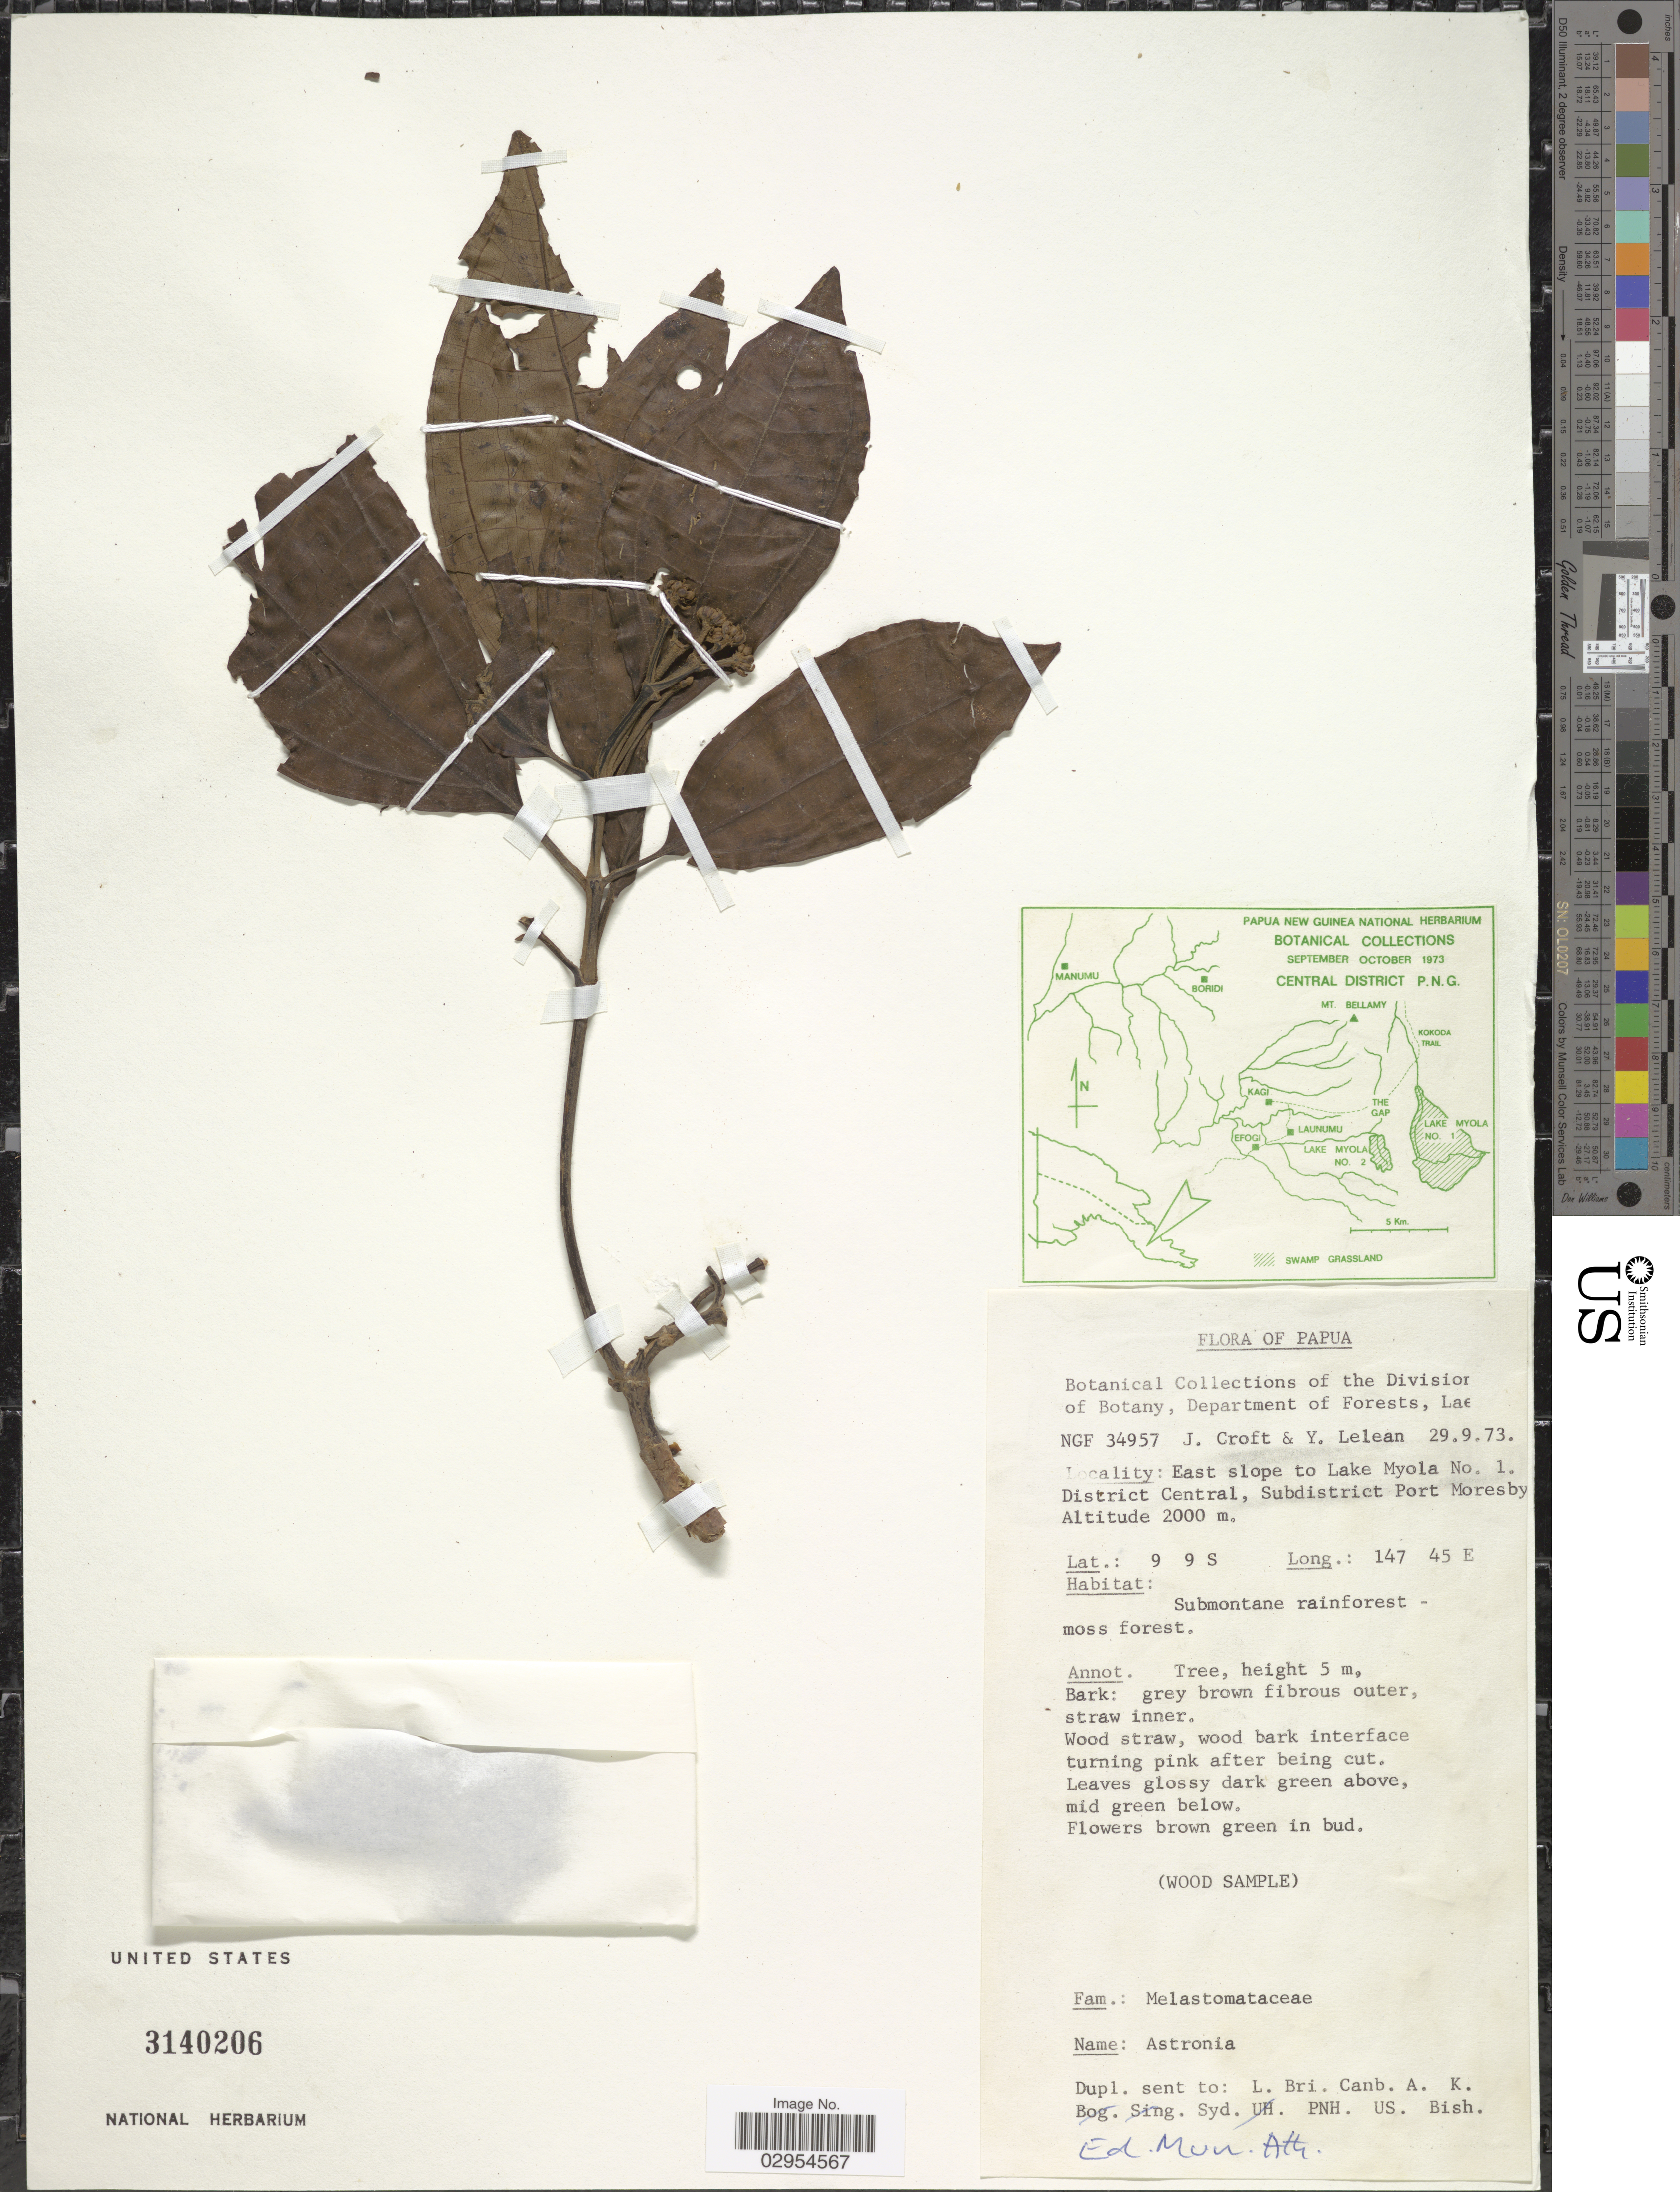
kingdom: Plantae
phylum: Tracheophyta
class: Magnoliopsida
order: Myrtales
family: Melastomataceae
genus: Astronia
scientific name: Astronia sp.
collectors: J. Croft & Y. Lelean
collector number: NGF 34957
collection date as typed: Transcribed d/m/y: 29/9/73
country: Papua New Guinea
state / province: Central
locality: East slope to Lake Myola No. 1. District Central, Subdistrict Port Moresby. Papua.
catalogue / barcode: US 3140206